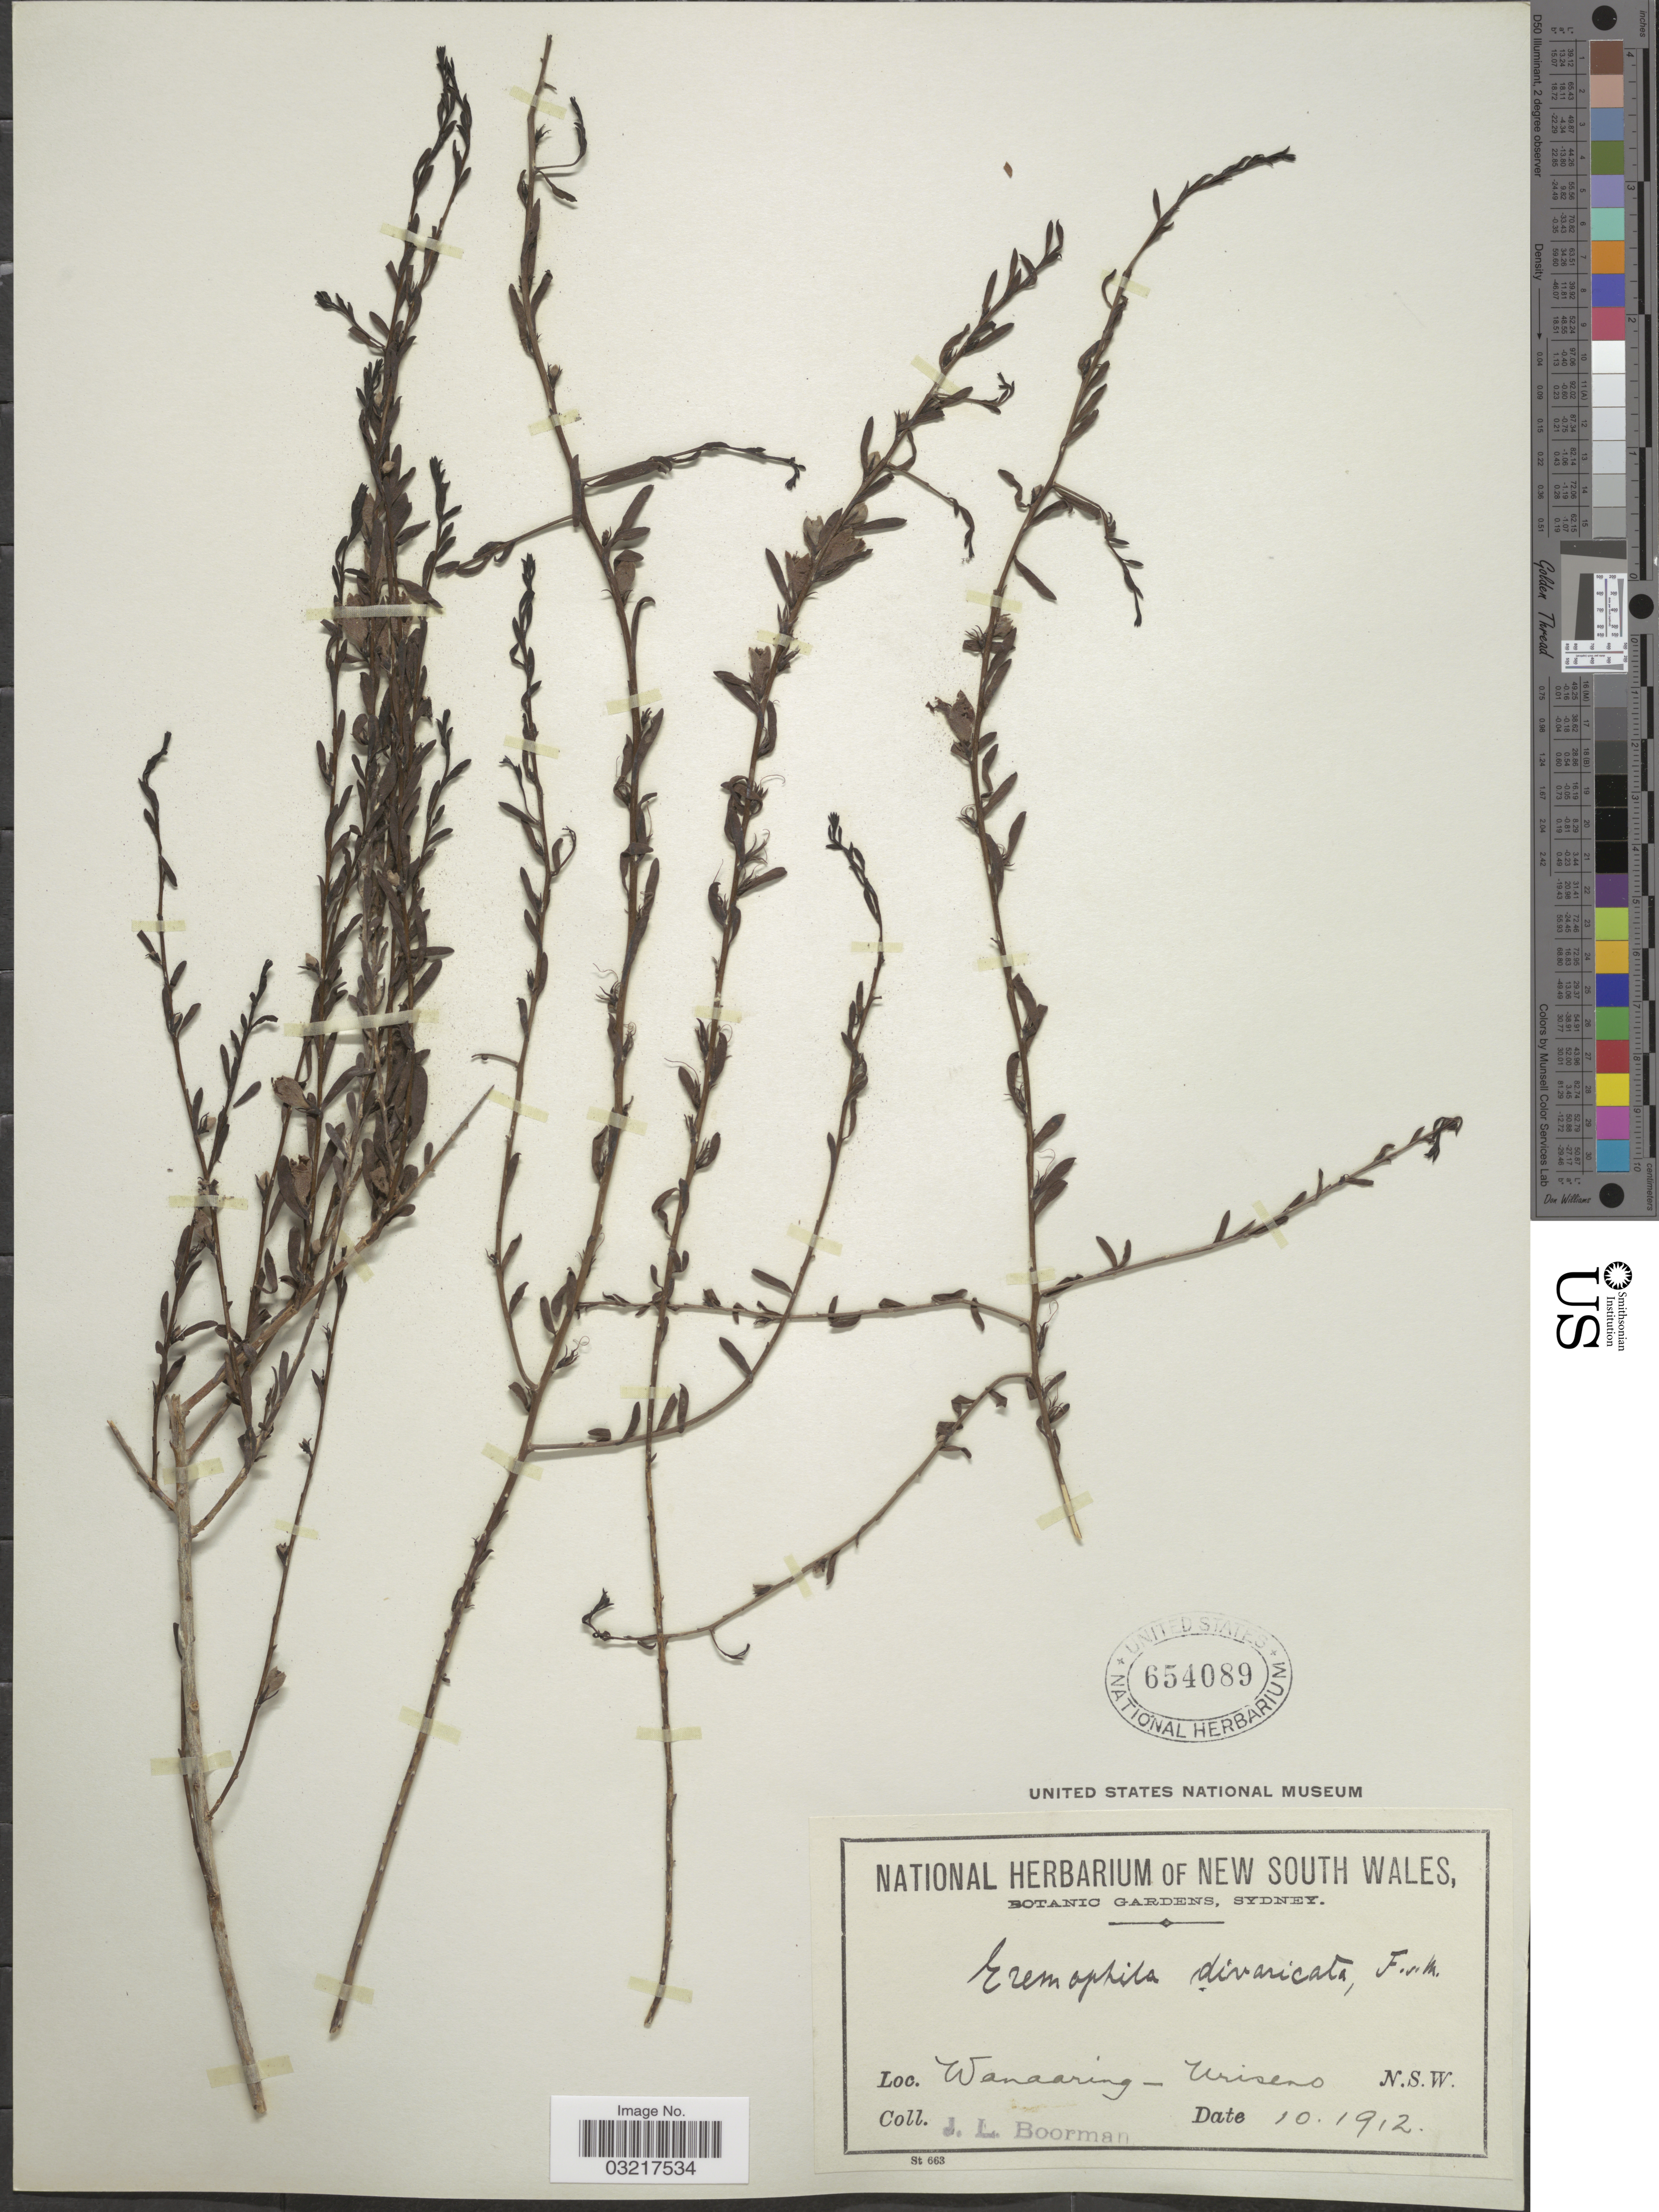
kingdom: Plantae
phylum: Tracheophyta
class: Magnoliopsida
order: Lamiales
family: Scrophulariaceae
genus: Eremophila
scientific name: Eremophila divaricata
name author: (F. Muell.) F. Muell.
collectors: J. Boorman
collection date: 1912-10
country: Australia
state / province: New South Wales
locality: Wanaaring - Uriseno N.S.W.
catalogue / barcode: US 654089